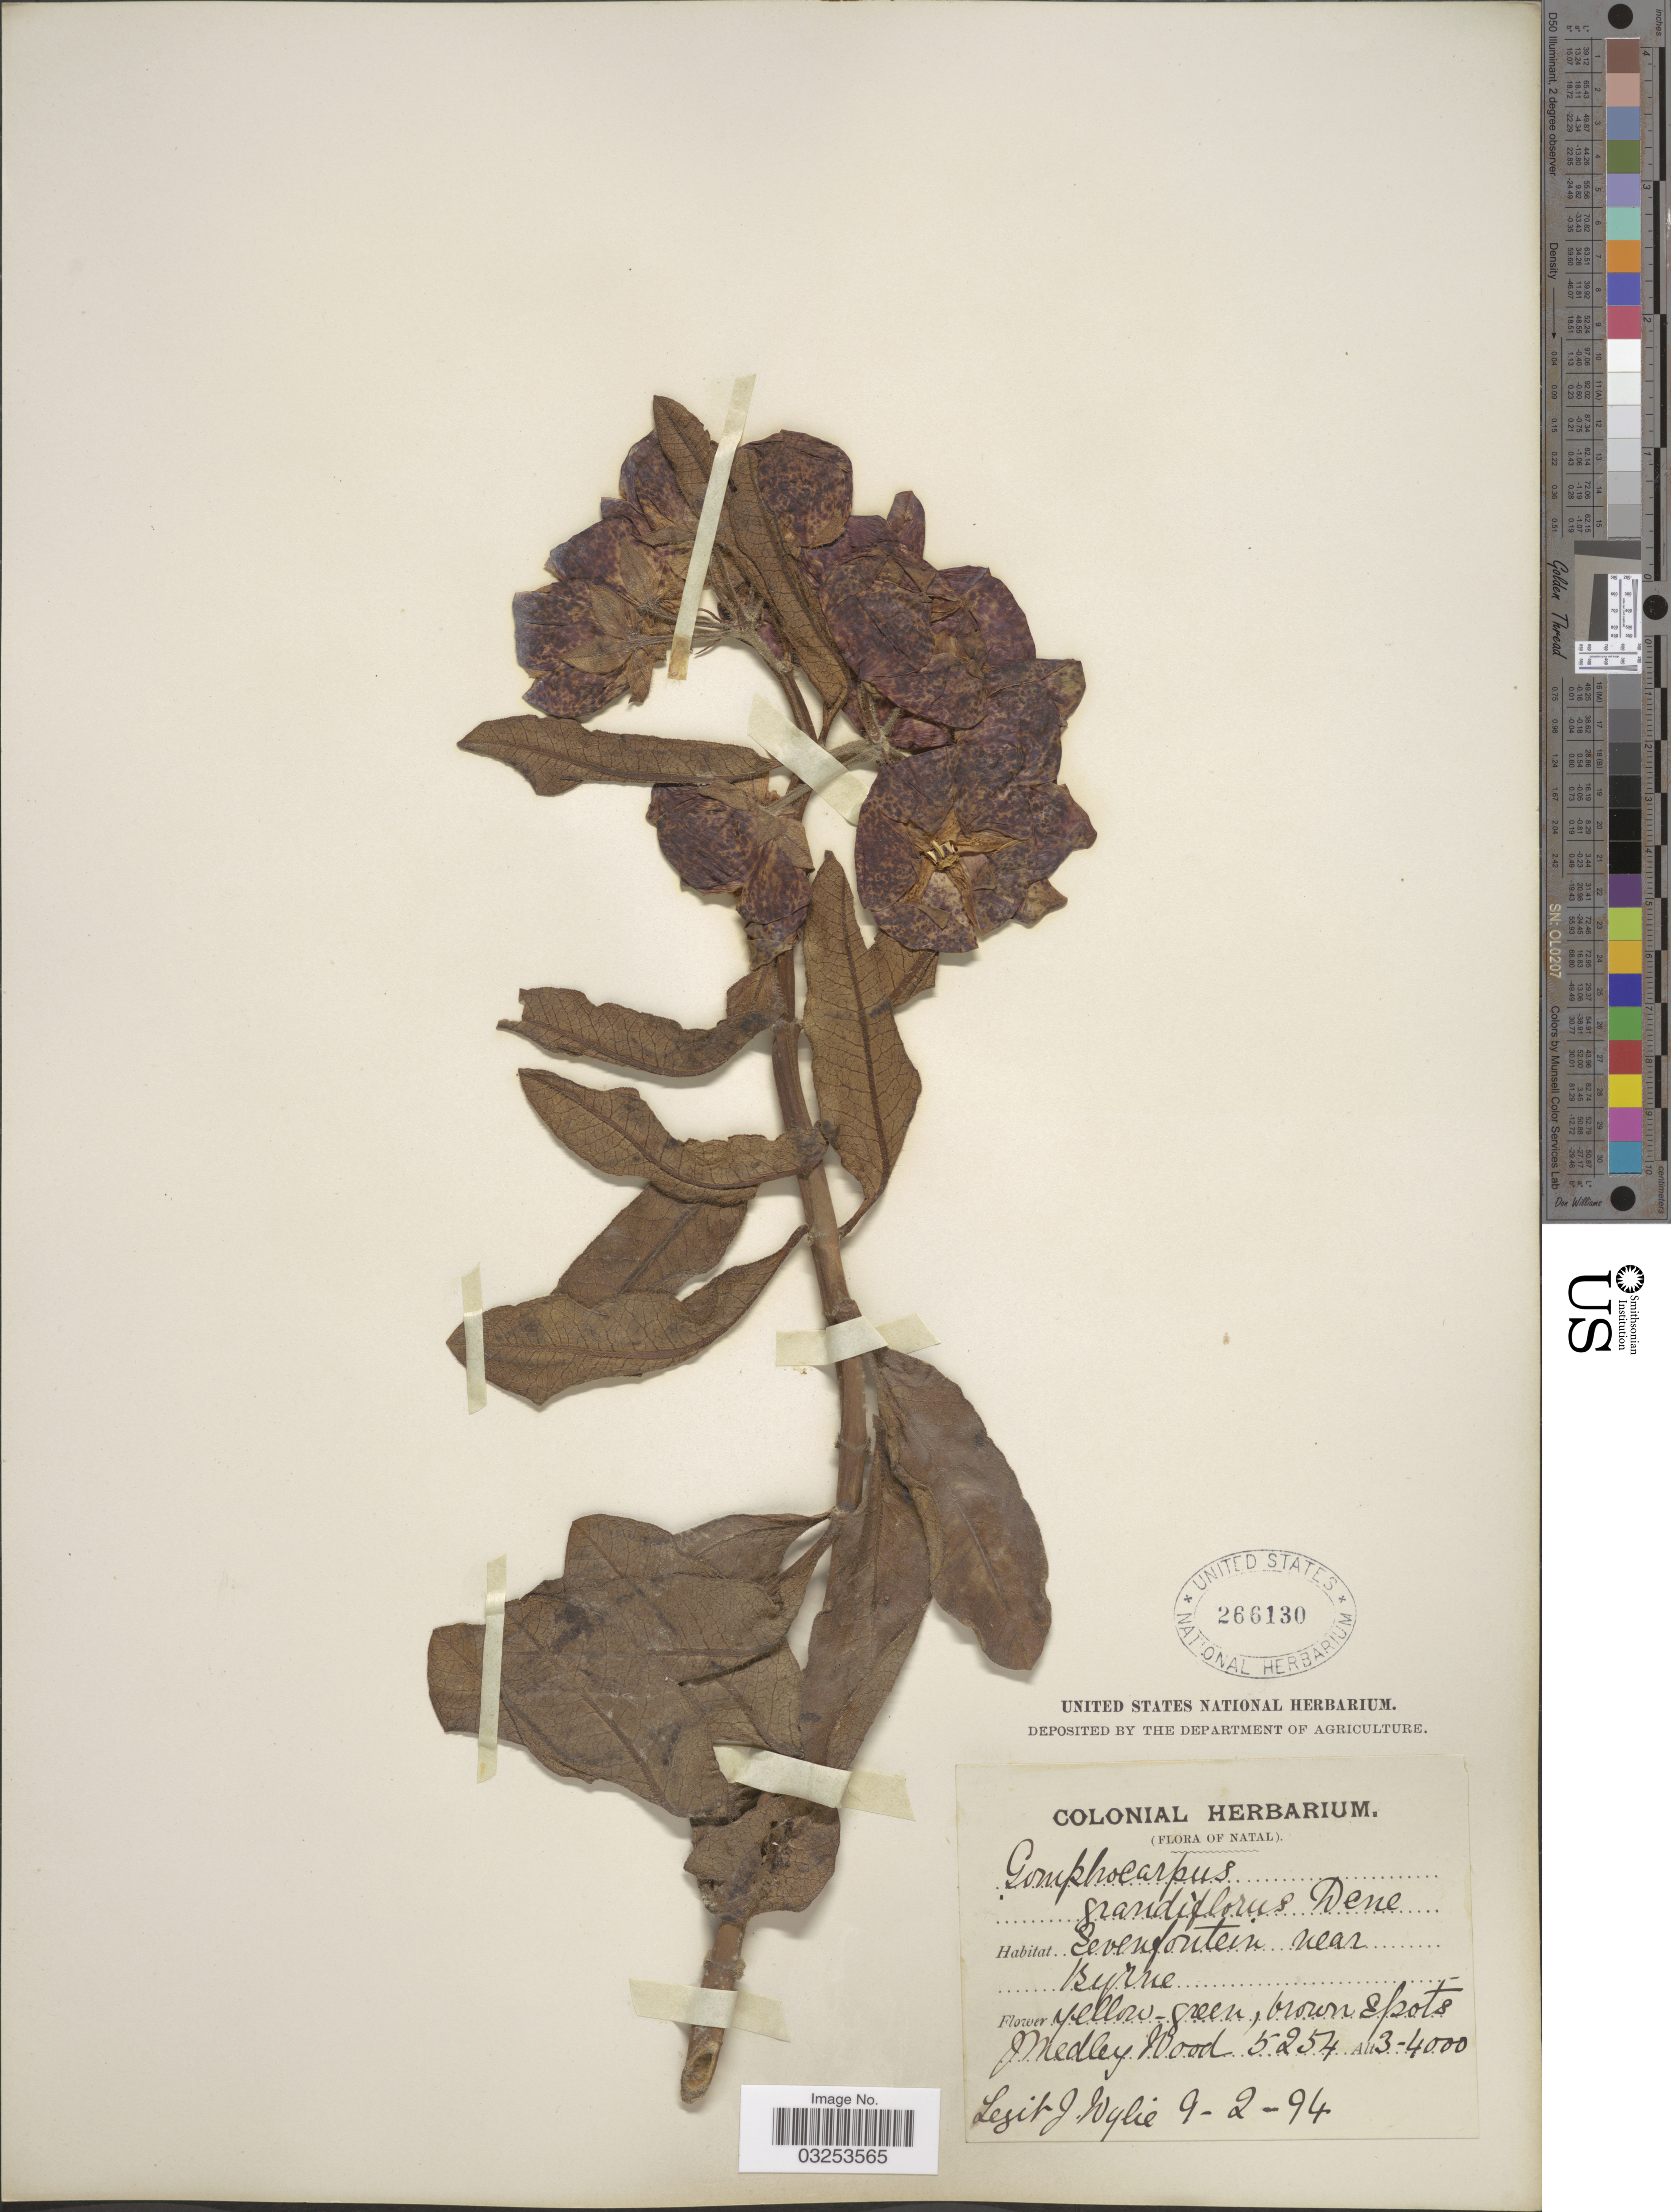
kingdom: Plantae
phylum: Tracheophyta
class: Magnoliopsida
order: Gentianales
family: Apocynaceae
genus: Pachycarpus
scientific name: Pachycarpus grandiflorus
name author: (L. f.) E. Mey.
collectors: J. Wylie & J. Medley Wood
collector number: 5254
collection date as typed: Transcribed d/m/y: 9/2/94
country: South Africa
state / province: KwaZulu-Natal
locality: Natal. Sevenfontein near Byrne.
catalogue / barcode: US 266130